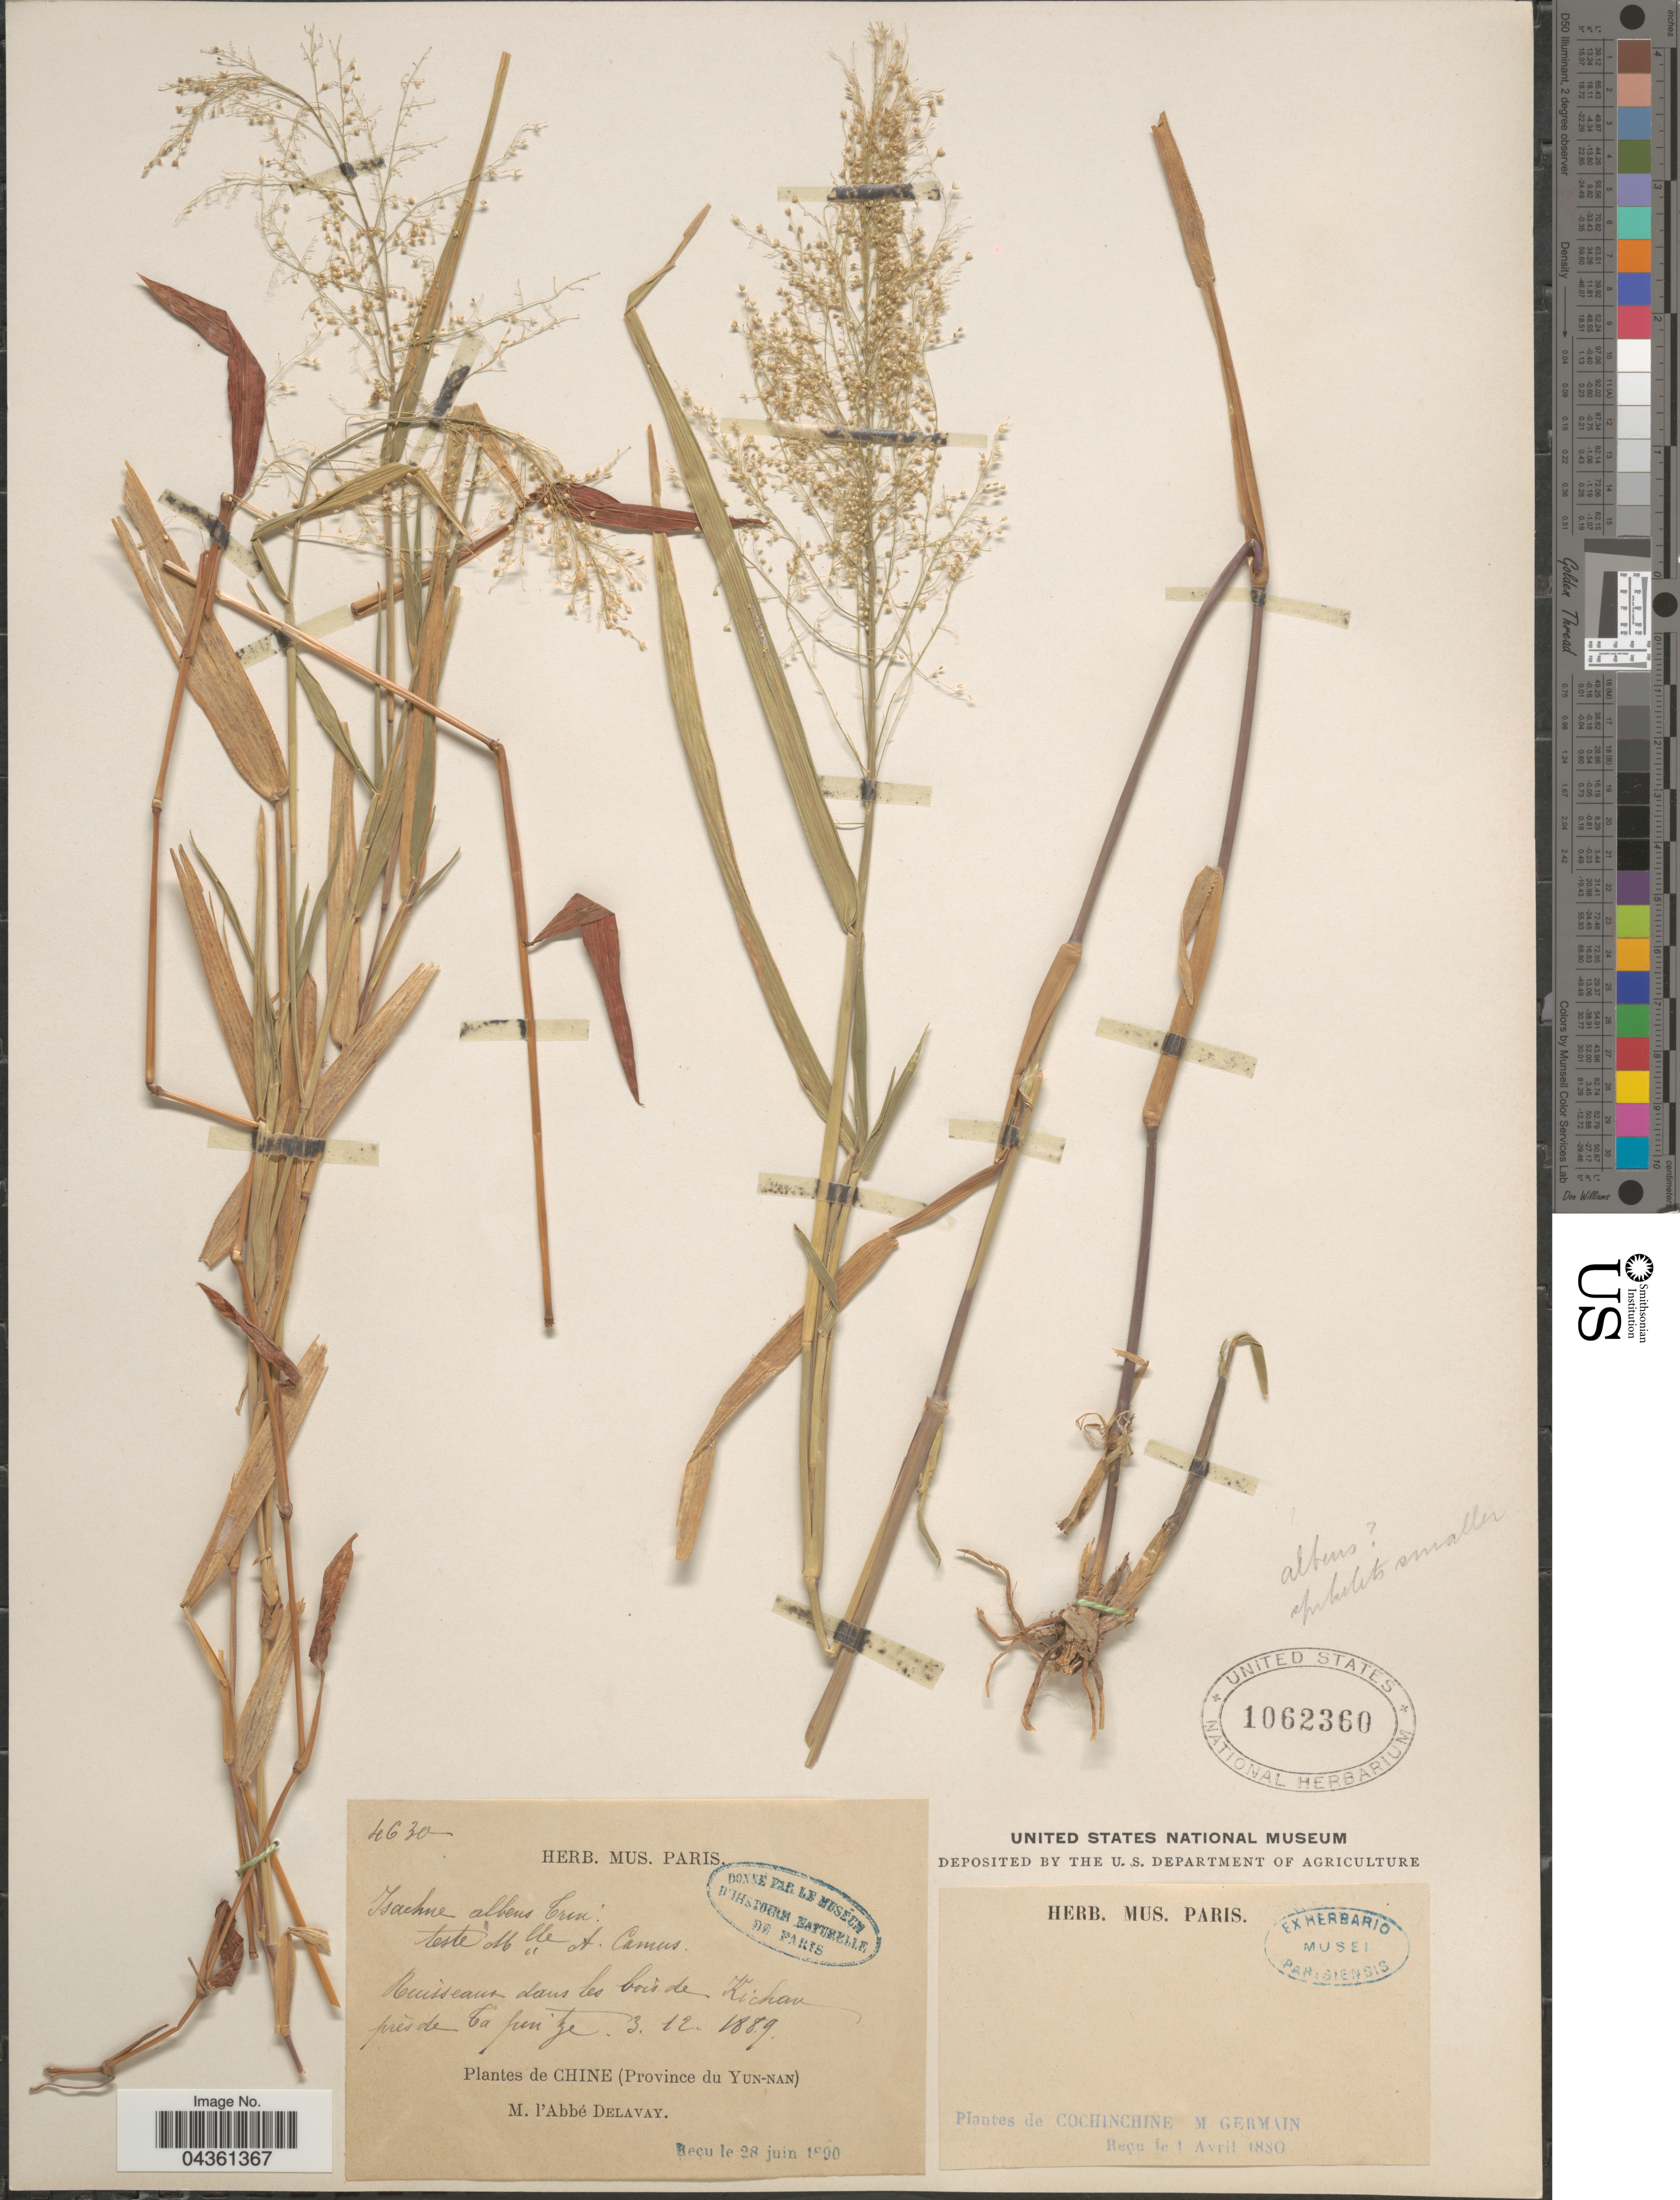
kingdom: Plantae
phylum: Tracheophyta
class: Liliopsida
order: Poales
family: Poaceae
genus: Isachne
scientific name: Isachne albens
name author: Trin.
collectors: P. Delavay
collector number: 4630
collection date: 1889-12-03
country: China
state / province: Yunnan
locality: Ruisseaux dans les bois de Kichan près de Ta pin tze.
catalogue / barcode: US 1062360